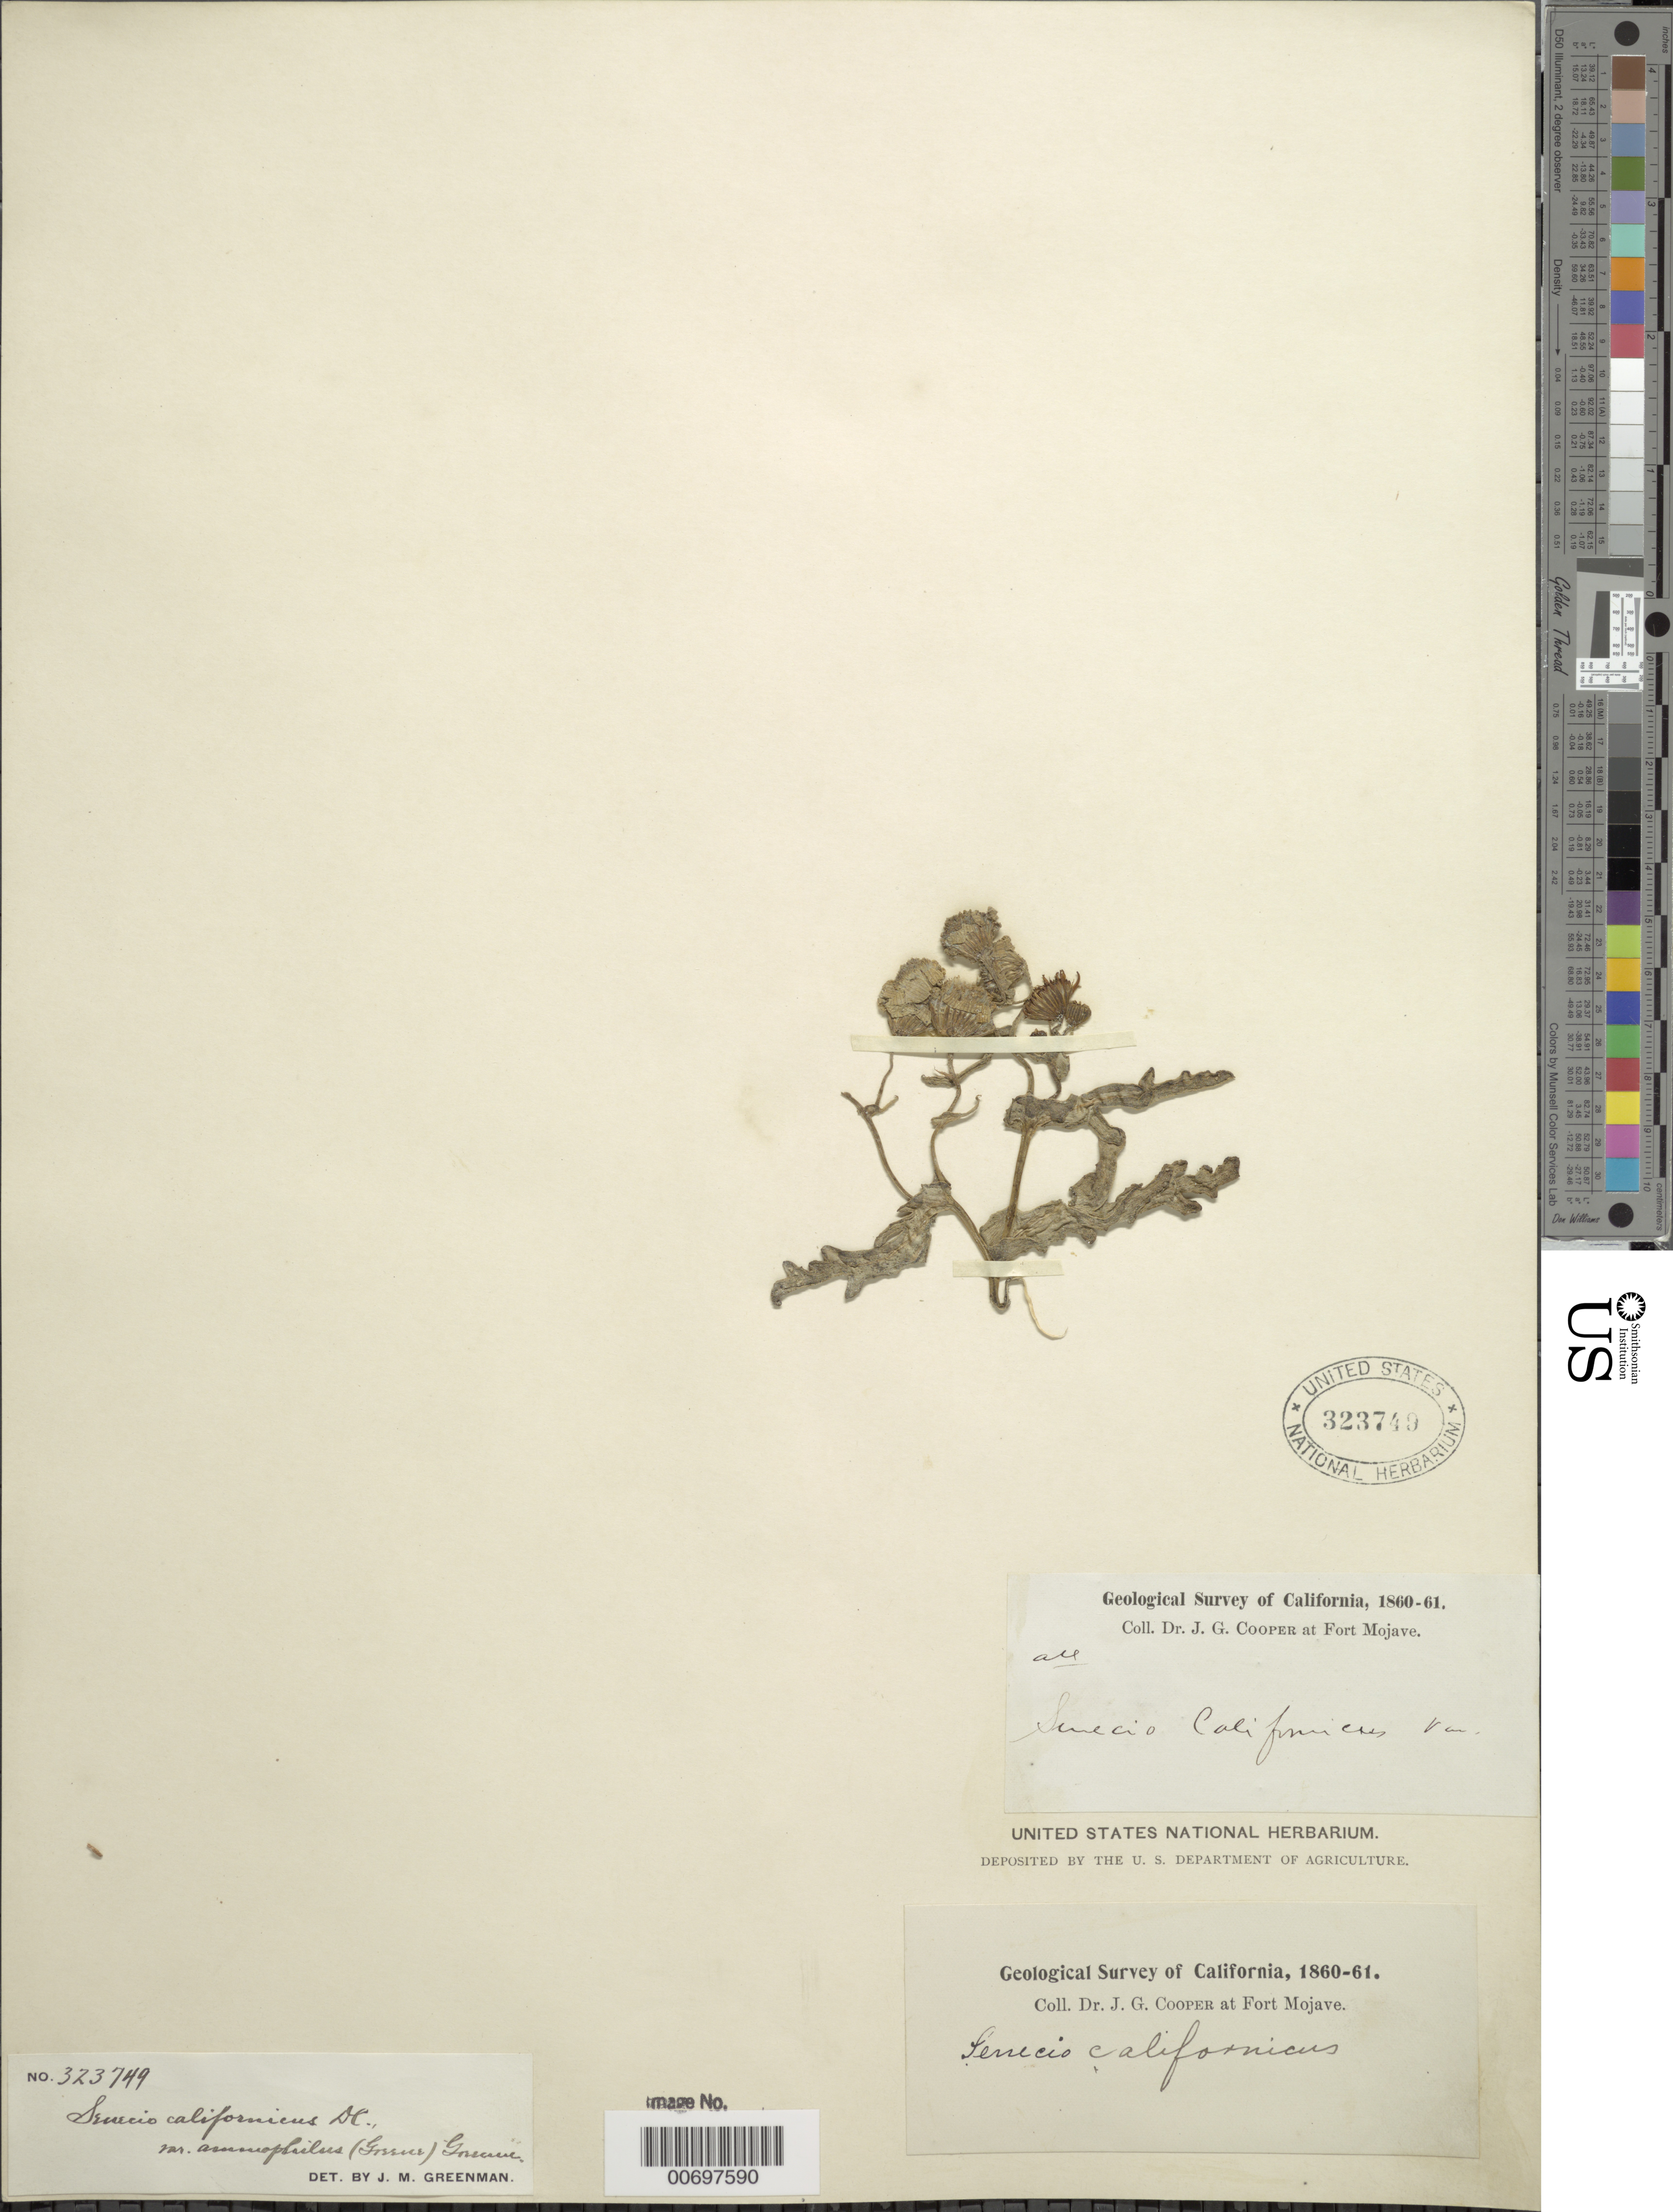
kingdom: Plantae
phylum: Tracheophyta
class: Magnoliopsida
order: Asterales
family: Asteraceae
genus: Senecio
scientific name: Senecio californicus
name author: DC.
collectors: J. G. Cooper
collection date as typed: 1860 to -- --- 1861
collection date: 1860/1861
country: United States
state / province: California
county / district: San Bernardino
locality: Fort Mojave.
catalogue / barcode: US 323749